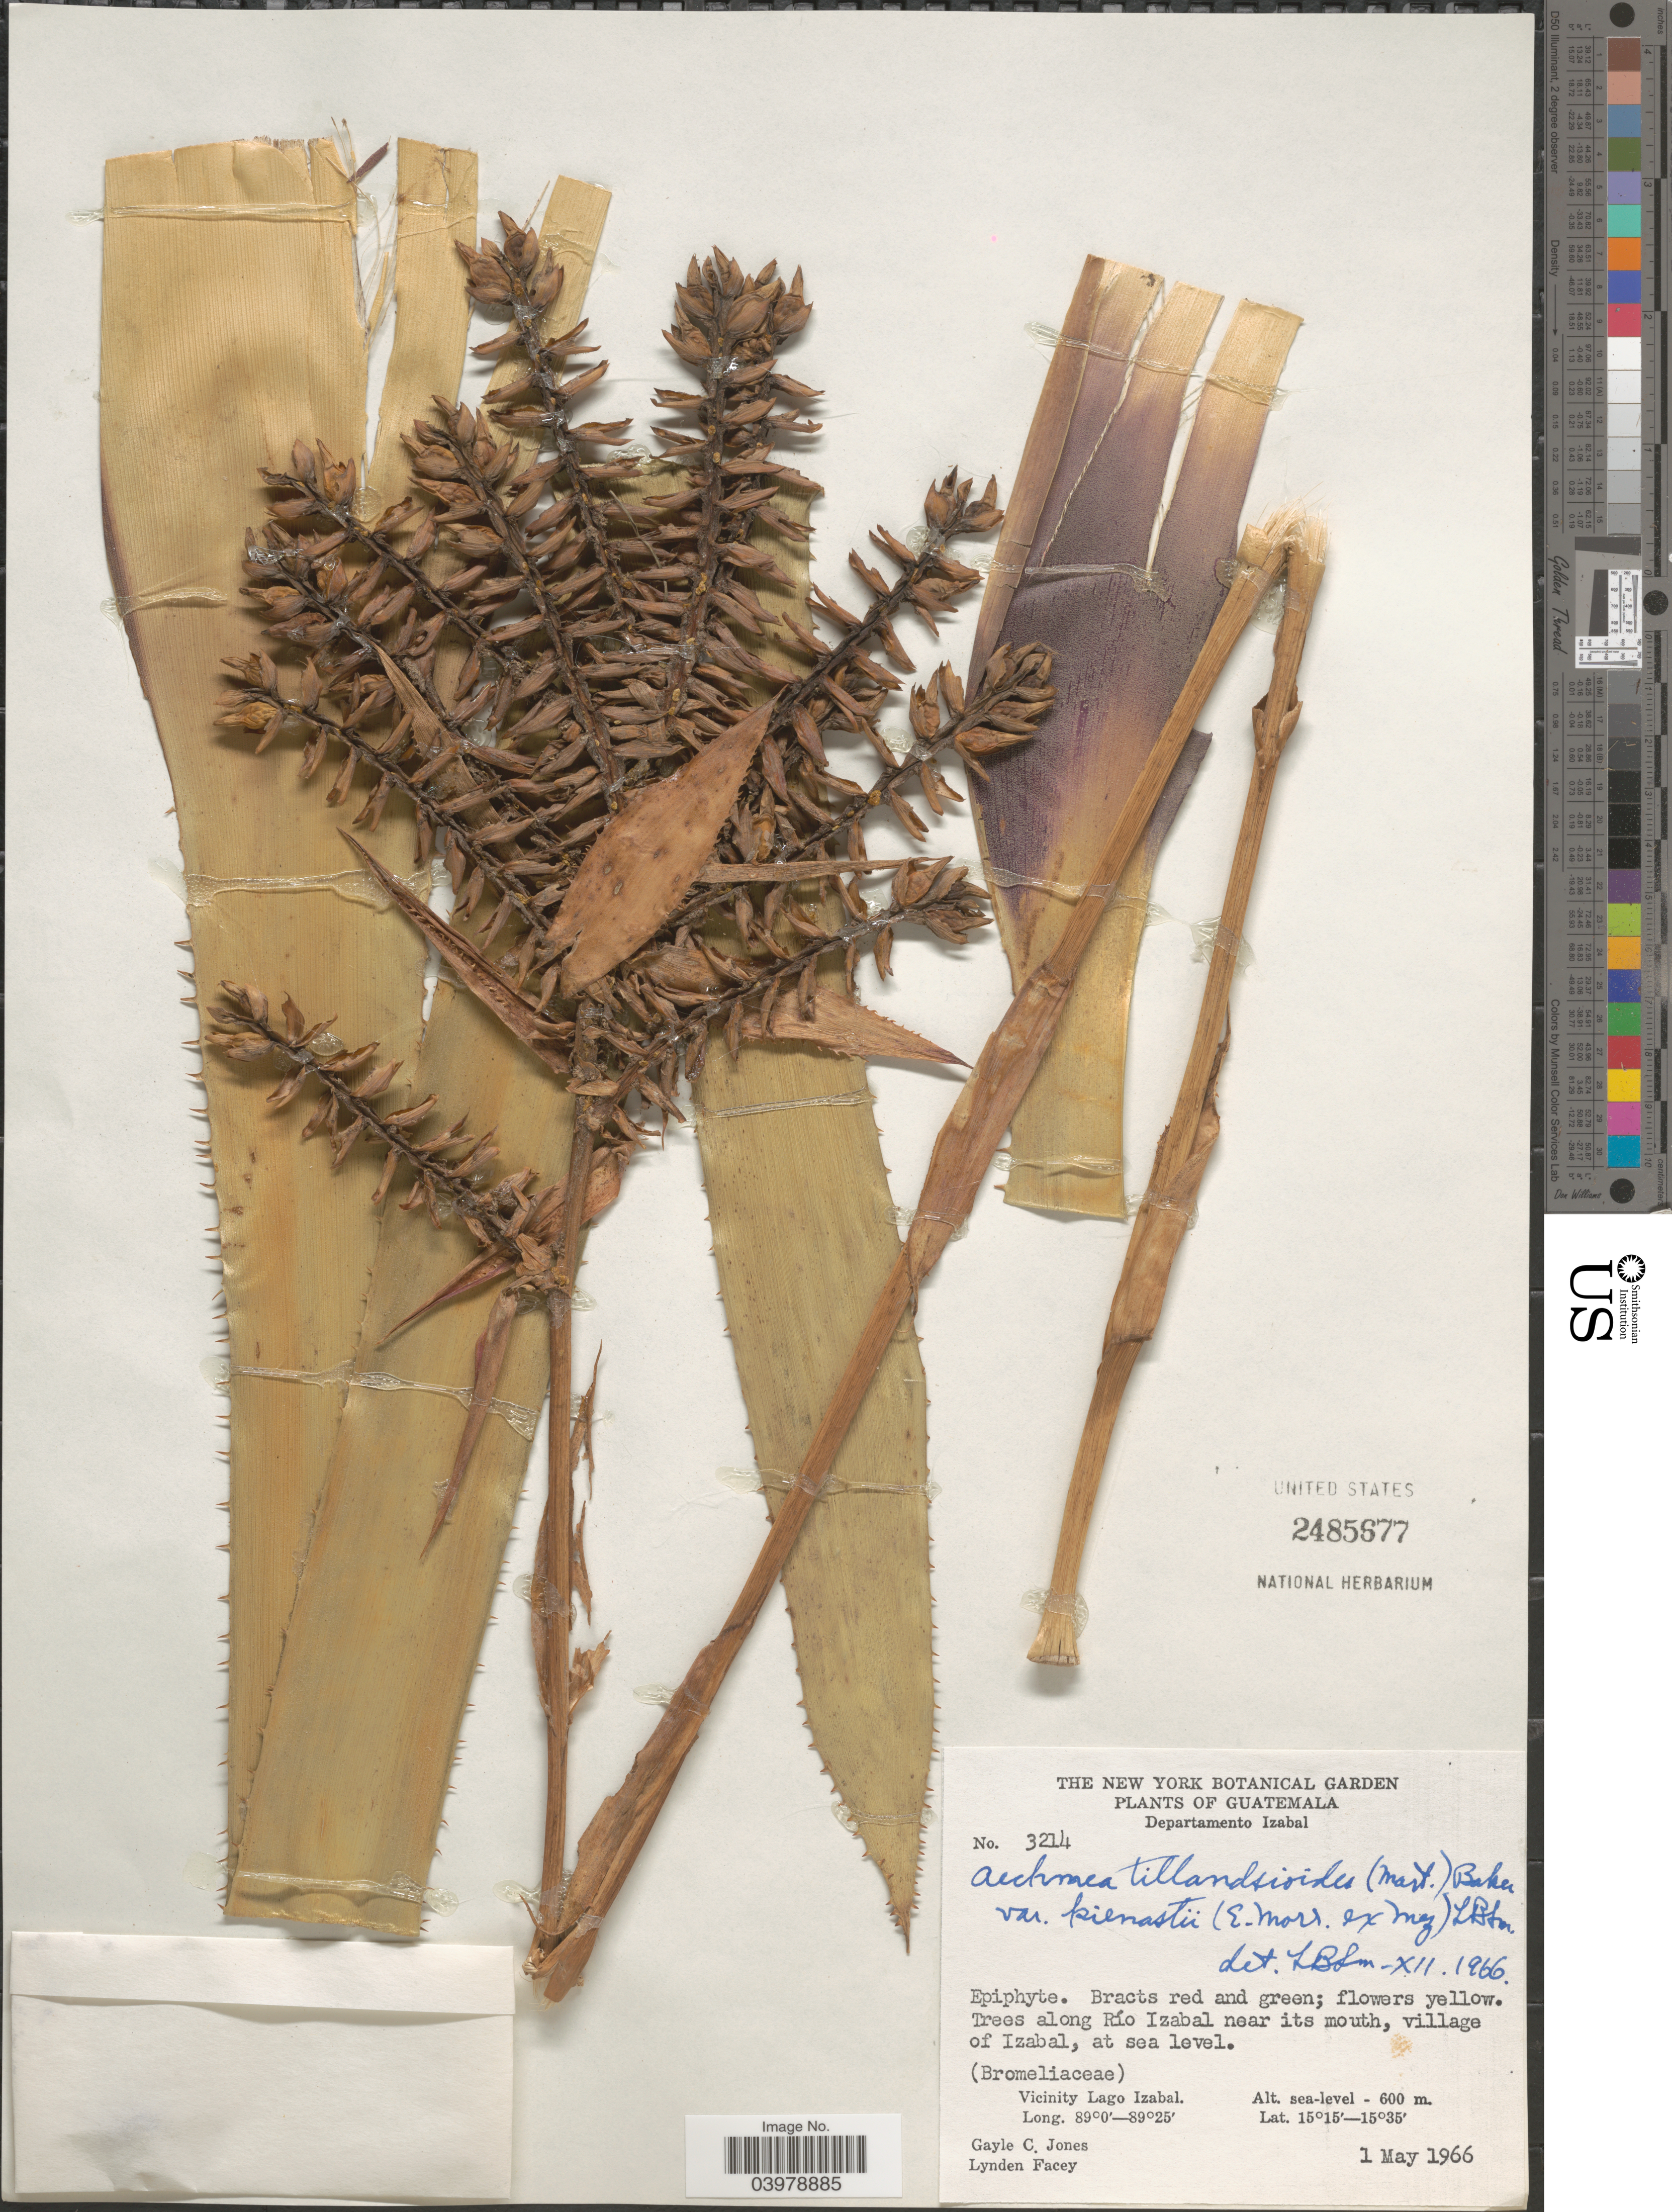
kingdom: Plantae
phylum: Tracheophyta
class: Liliopsida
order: Poales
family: Bromeliaceae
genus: Aechmea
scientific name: Aechmea tillandsioides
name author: (Mart. ex Schult. & Schult. f.) Baker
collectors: G. C. Jones & L. Facey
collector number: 3214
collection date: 1966-05-01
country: Guatemala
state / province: Izabal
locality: Departamento Izabal. Along Río Izabal near its mouth, village of Izabal. Vicinity Lago Izabal.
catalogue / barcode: US 2485677